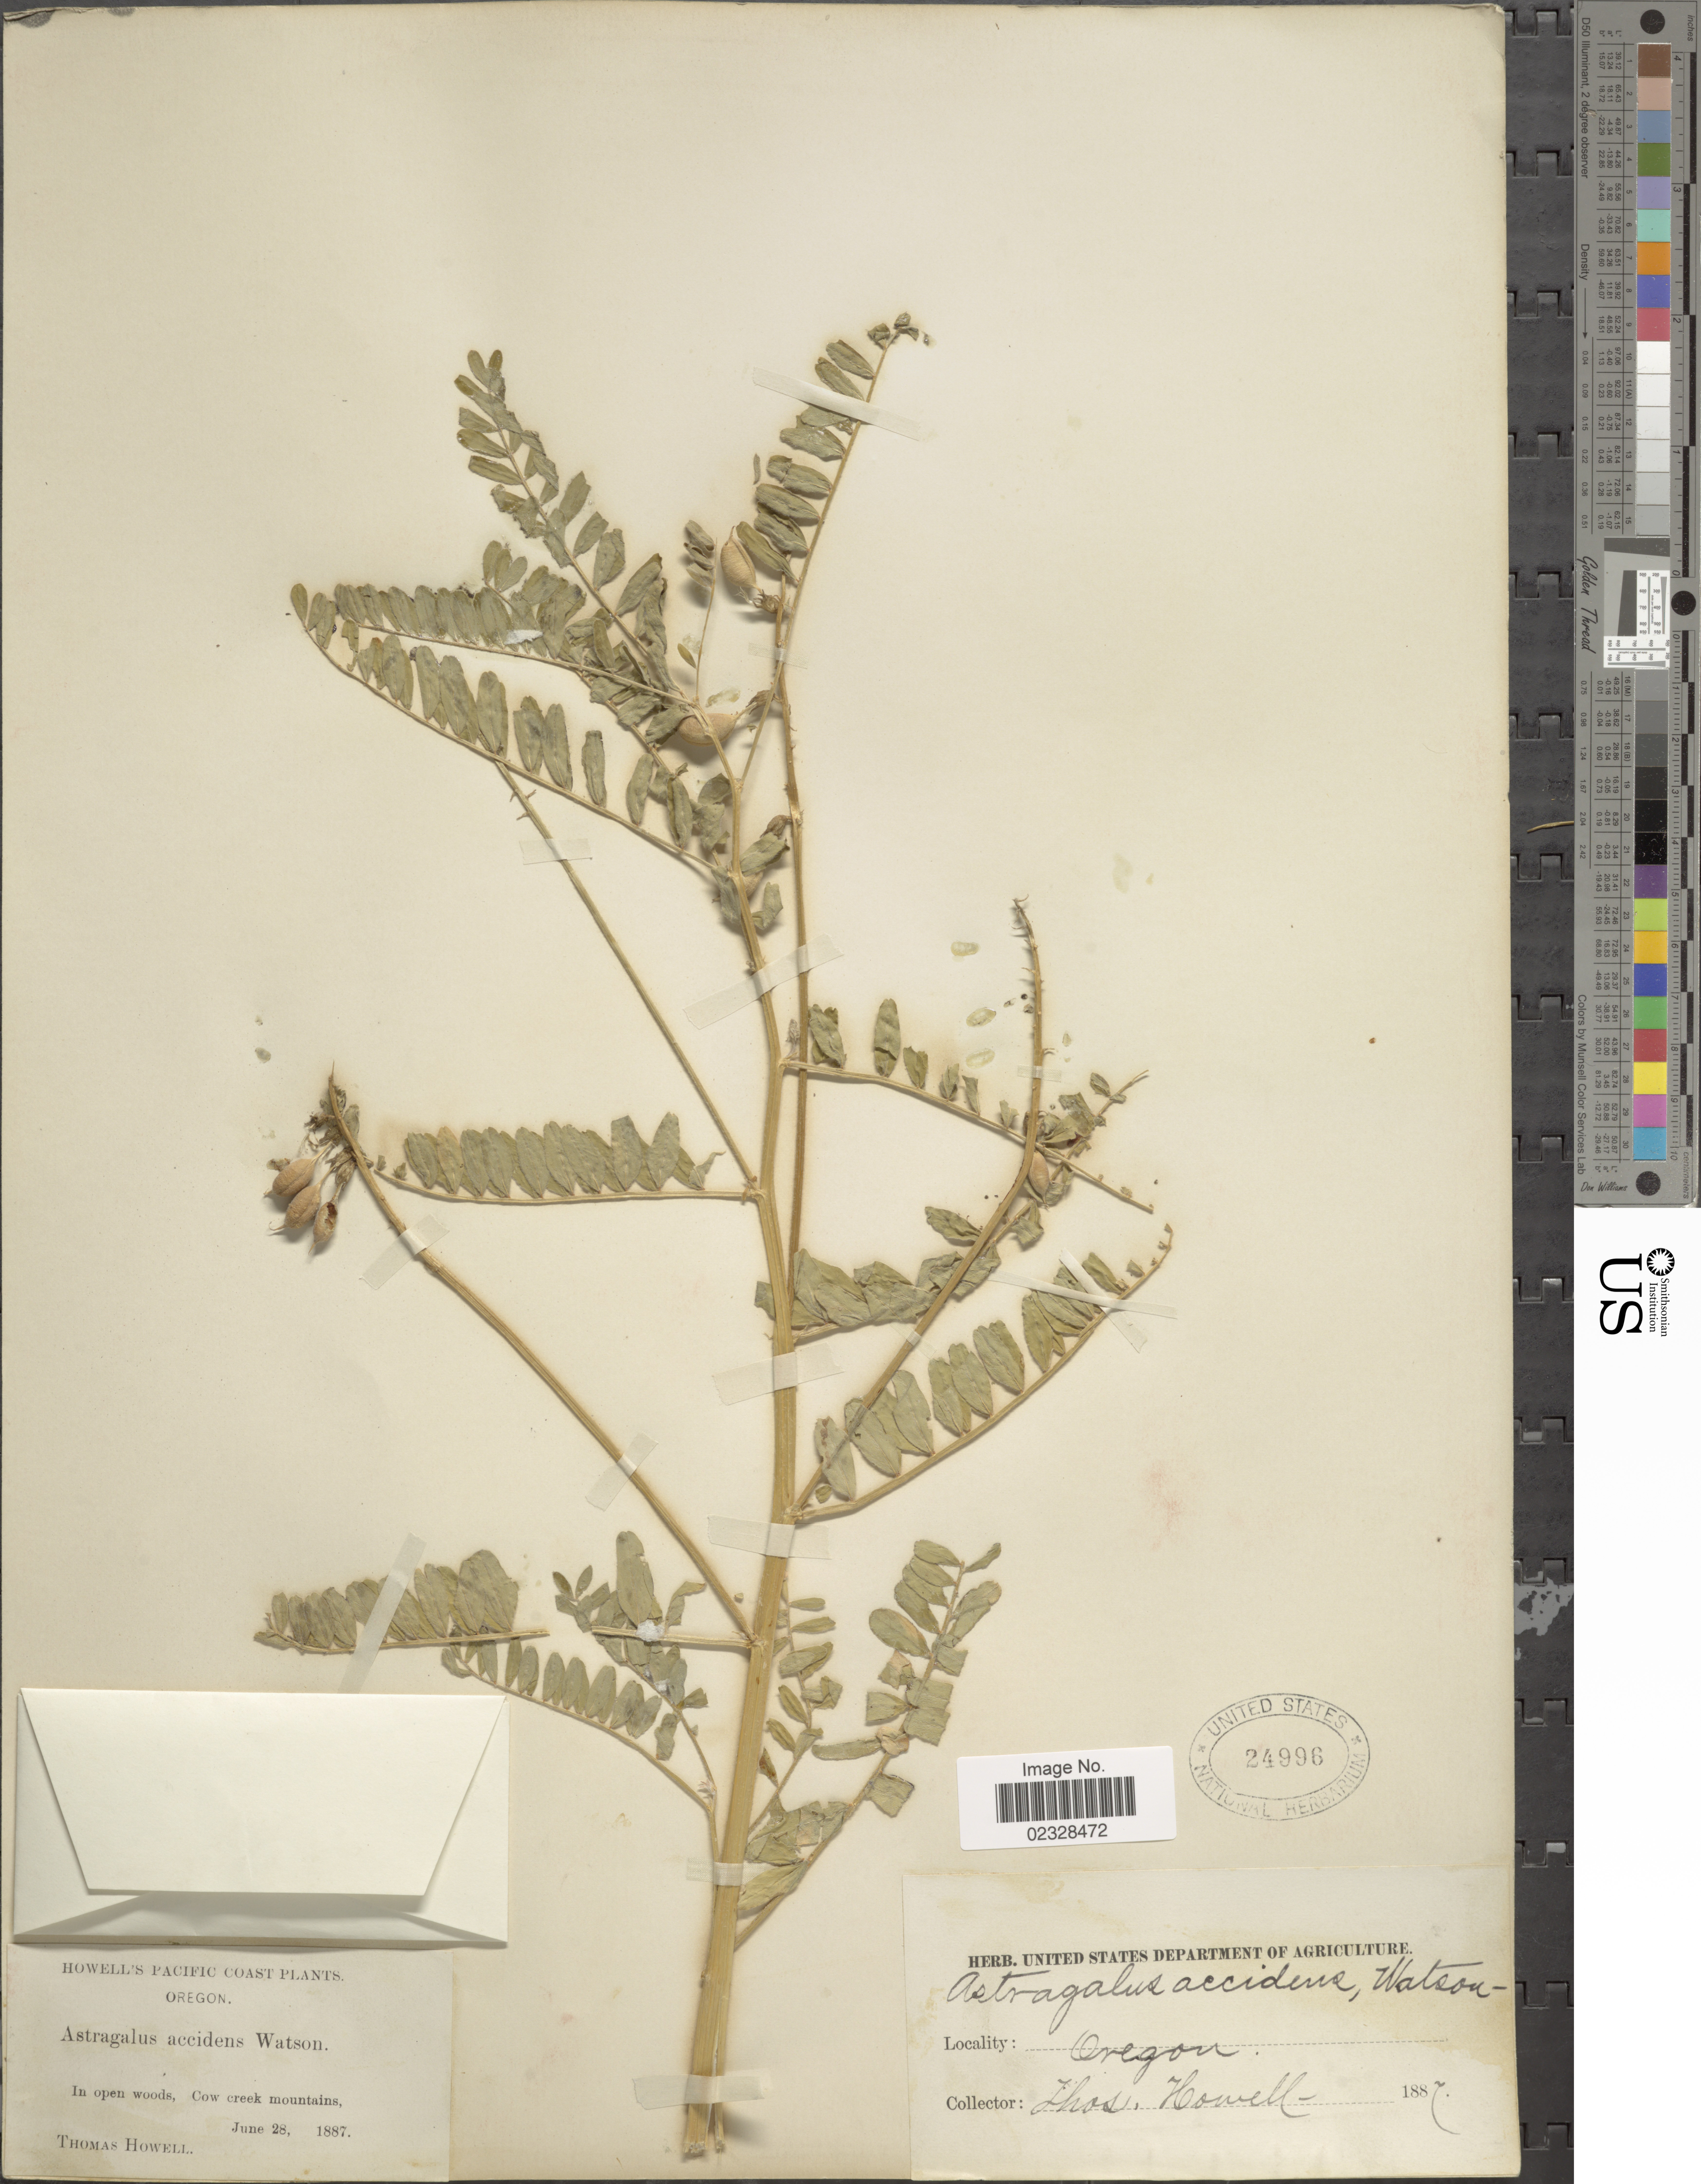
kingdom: Plantae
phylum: Tracheophyta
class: Magnoliopsida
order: Fabales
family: Fabaceae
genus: Astragalus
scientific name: Astragalus accidens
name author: S. Watson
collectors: T. Howell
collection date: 1887-06-28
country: United States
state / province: Oregon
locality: Howell's Pacific Coast. Oregon. In open woods, Cow creek mountains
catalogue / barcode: US 24996